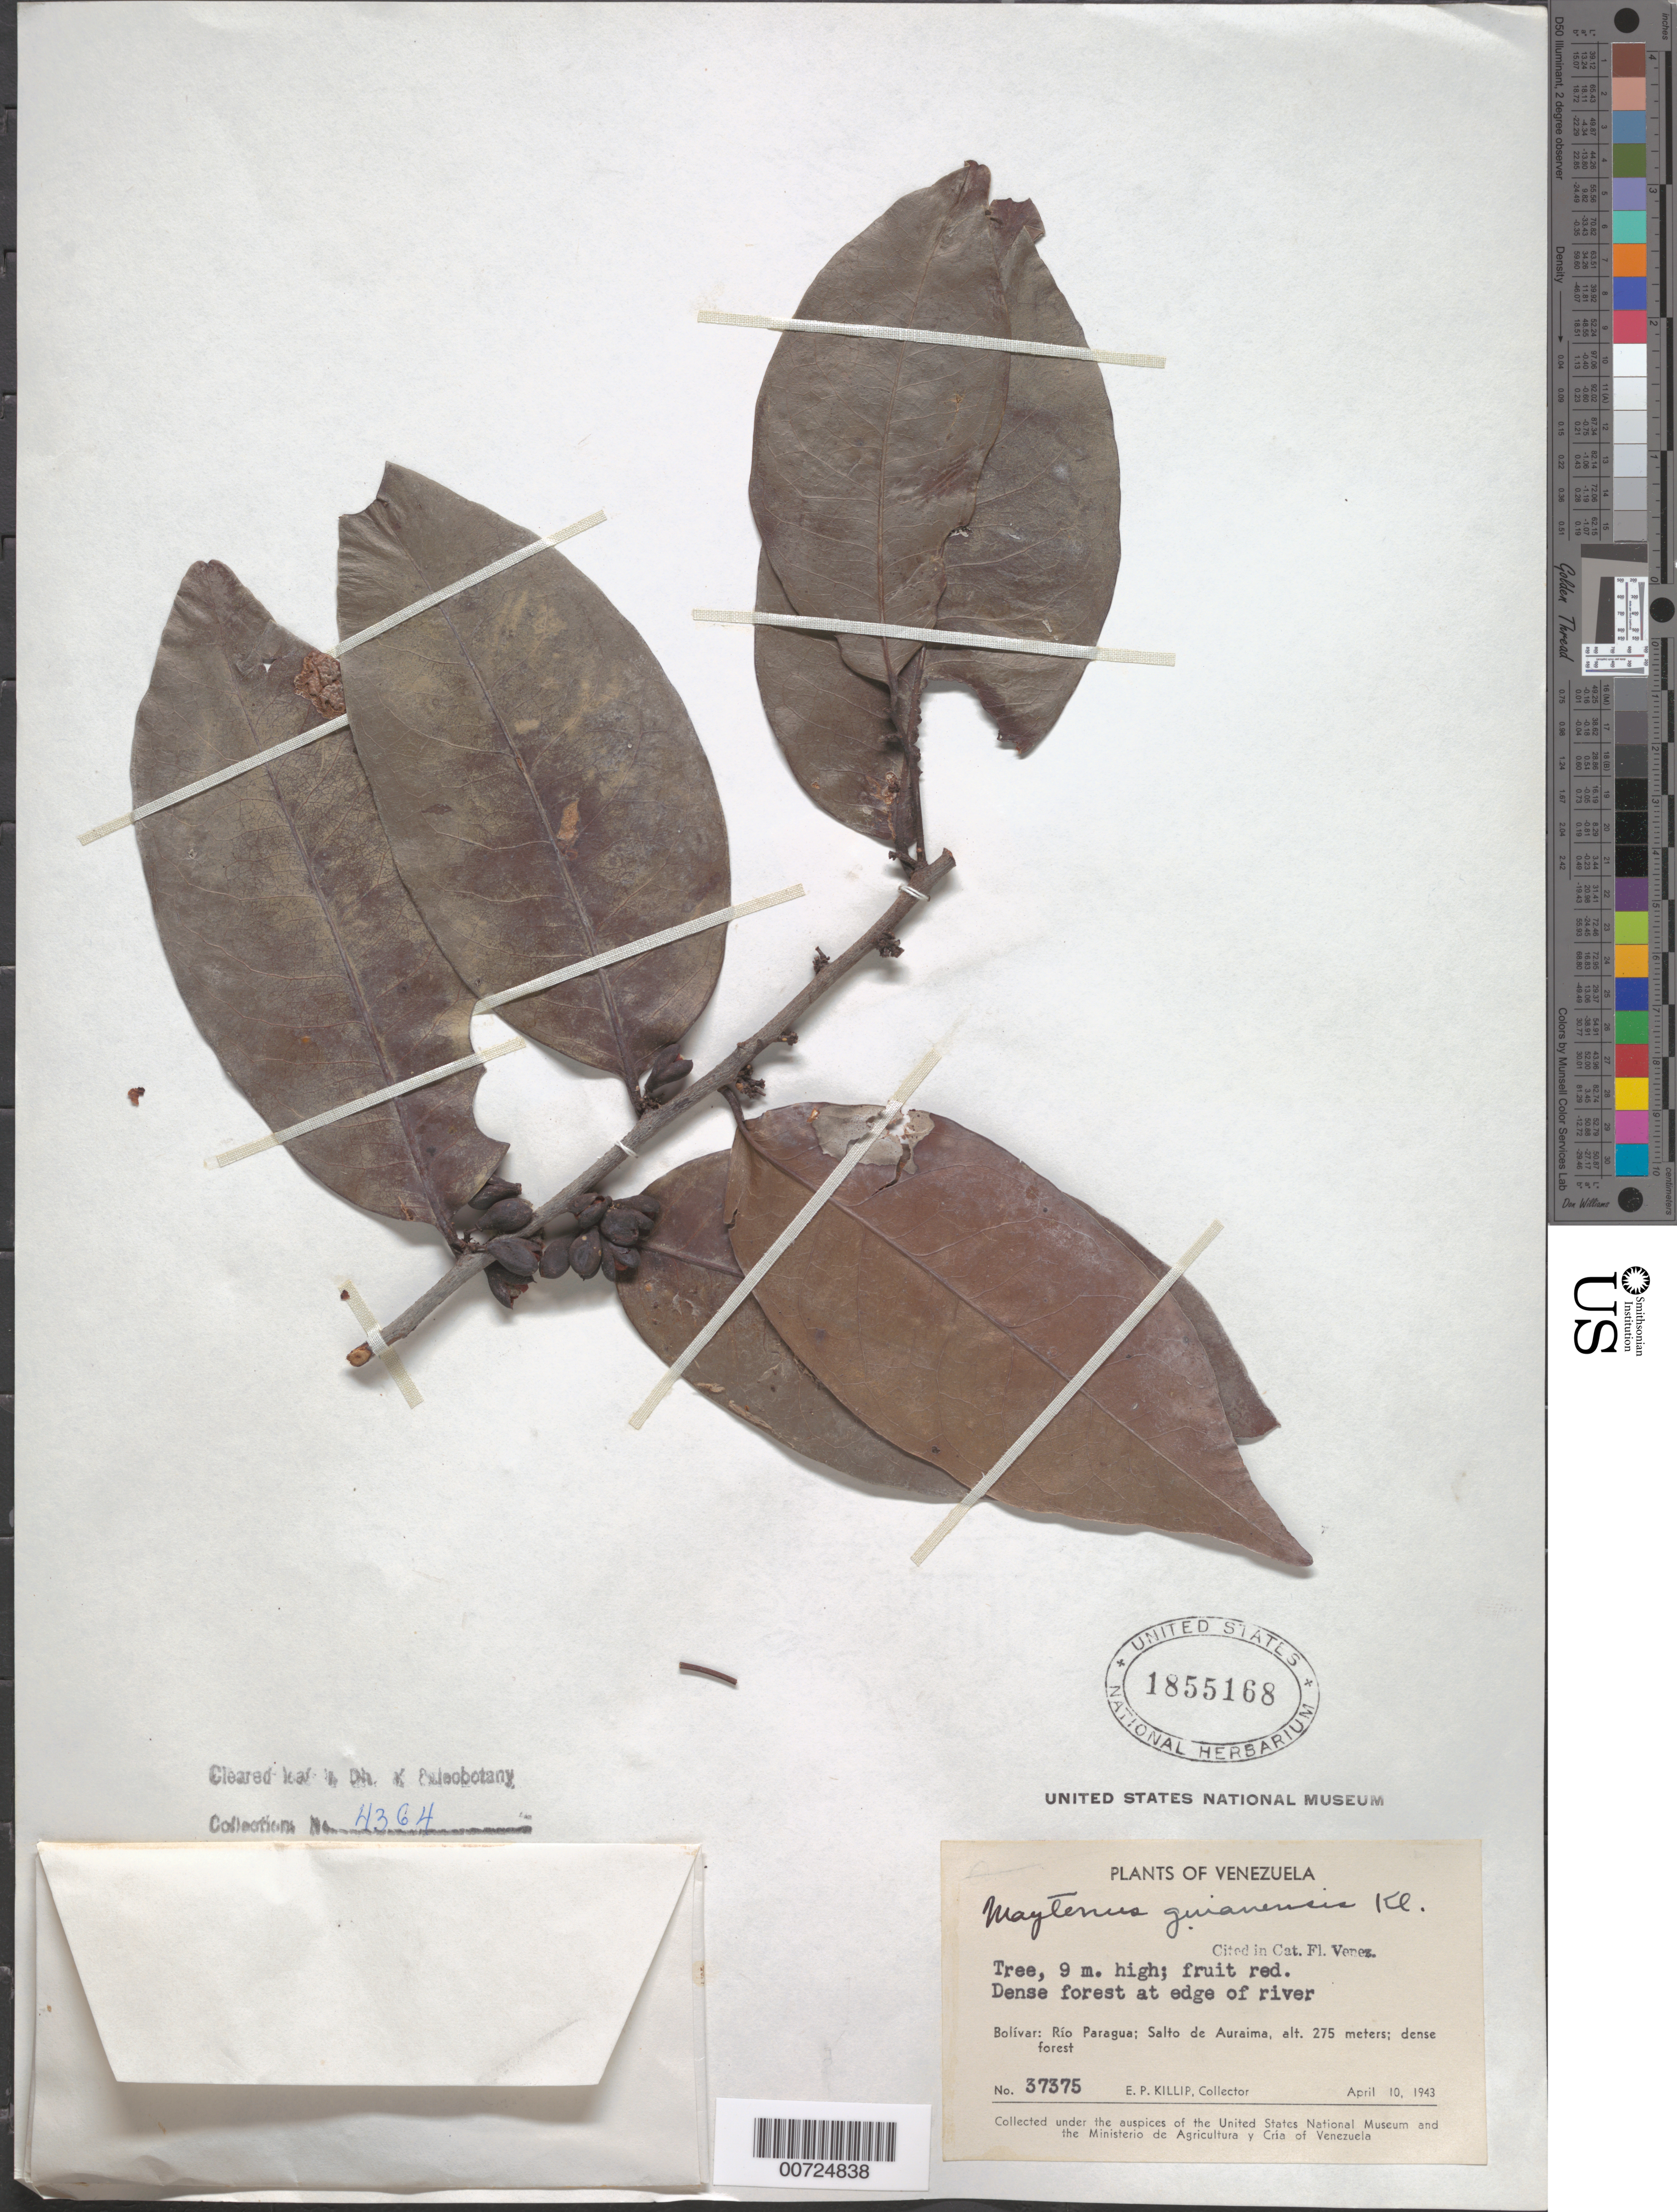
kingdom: Plantae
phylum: Tracheophyta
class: Magnoliopsida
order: Celastrales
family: Celastraceae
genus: Maytenus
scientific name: Maytenus guyanensis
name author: Klotzsch ex Reissek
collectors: E. P. Killip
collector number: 37375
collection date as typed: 10-Apr-43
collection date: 1943-04-10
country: Venezuela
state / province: Bolívar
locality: Salto de Auraima, Río Paragua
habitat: Dense forest at edge of river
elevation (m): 275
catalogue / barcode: US 1855168